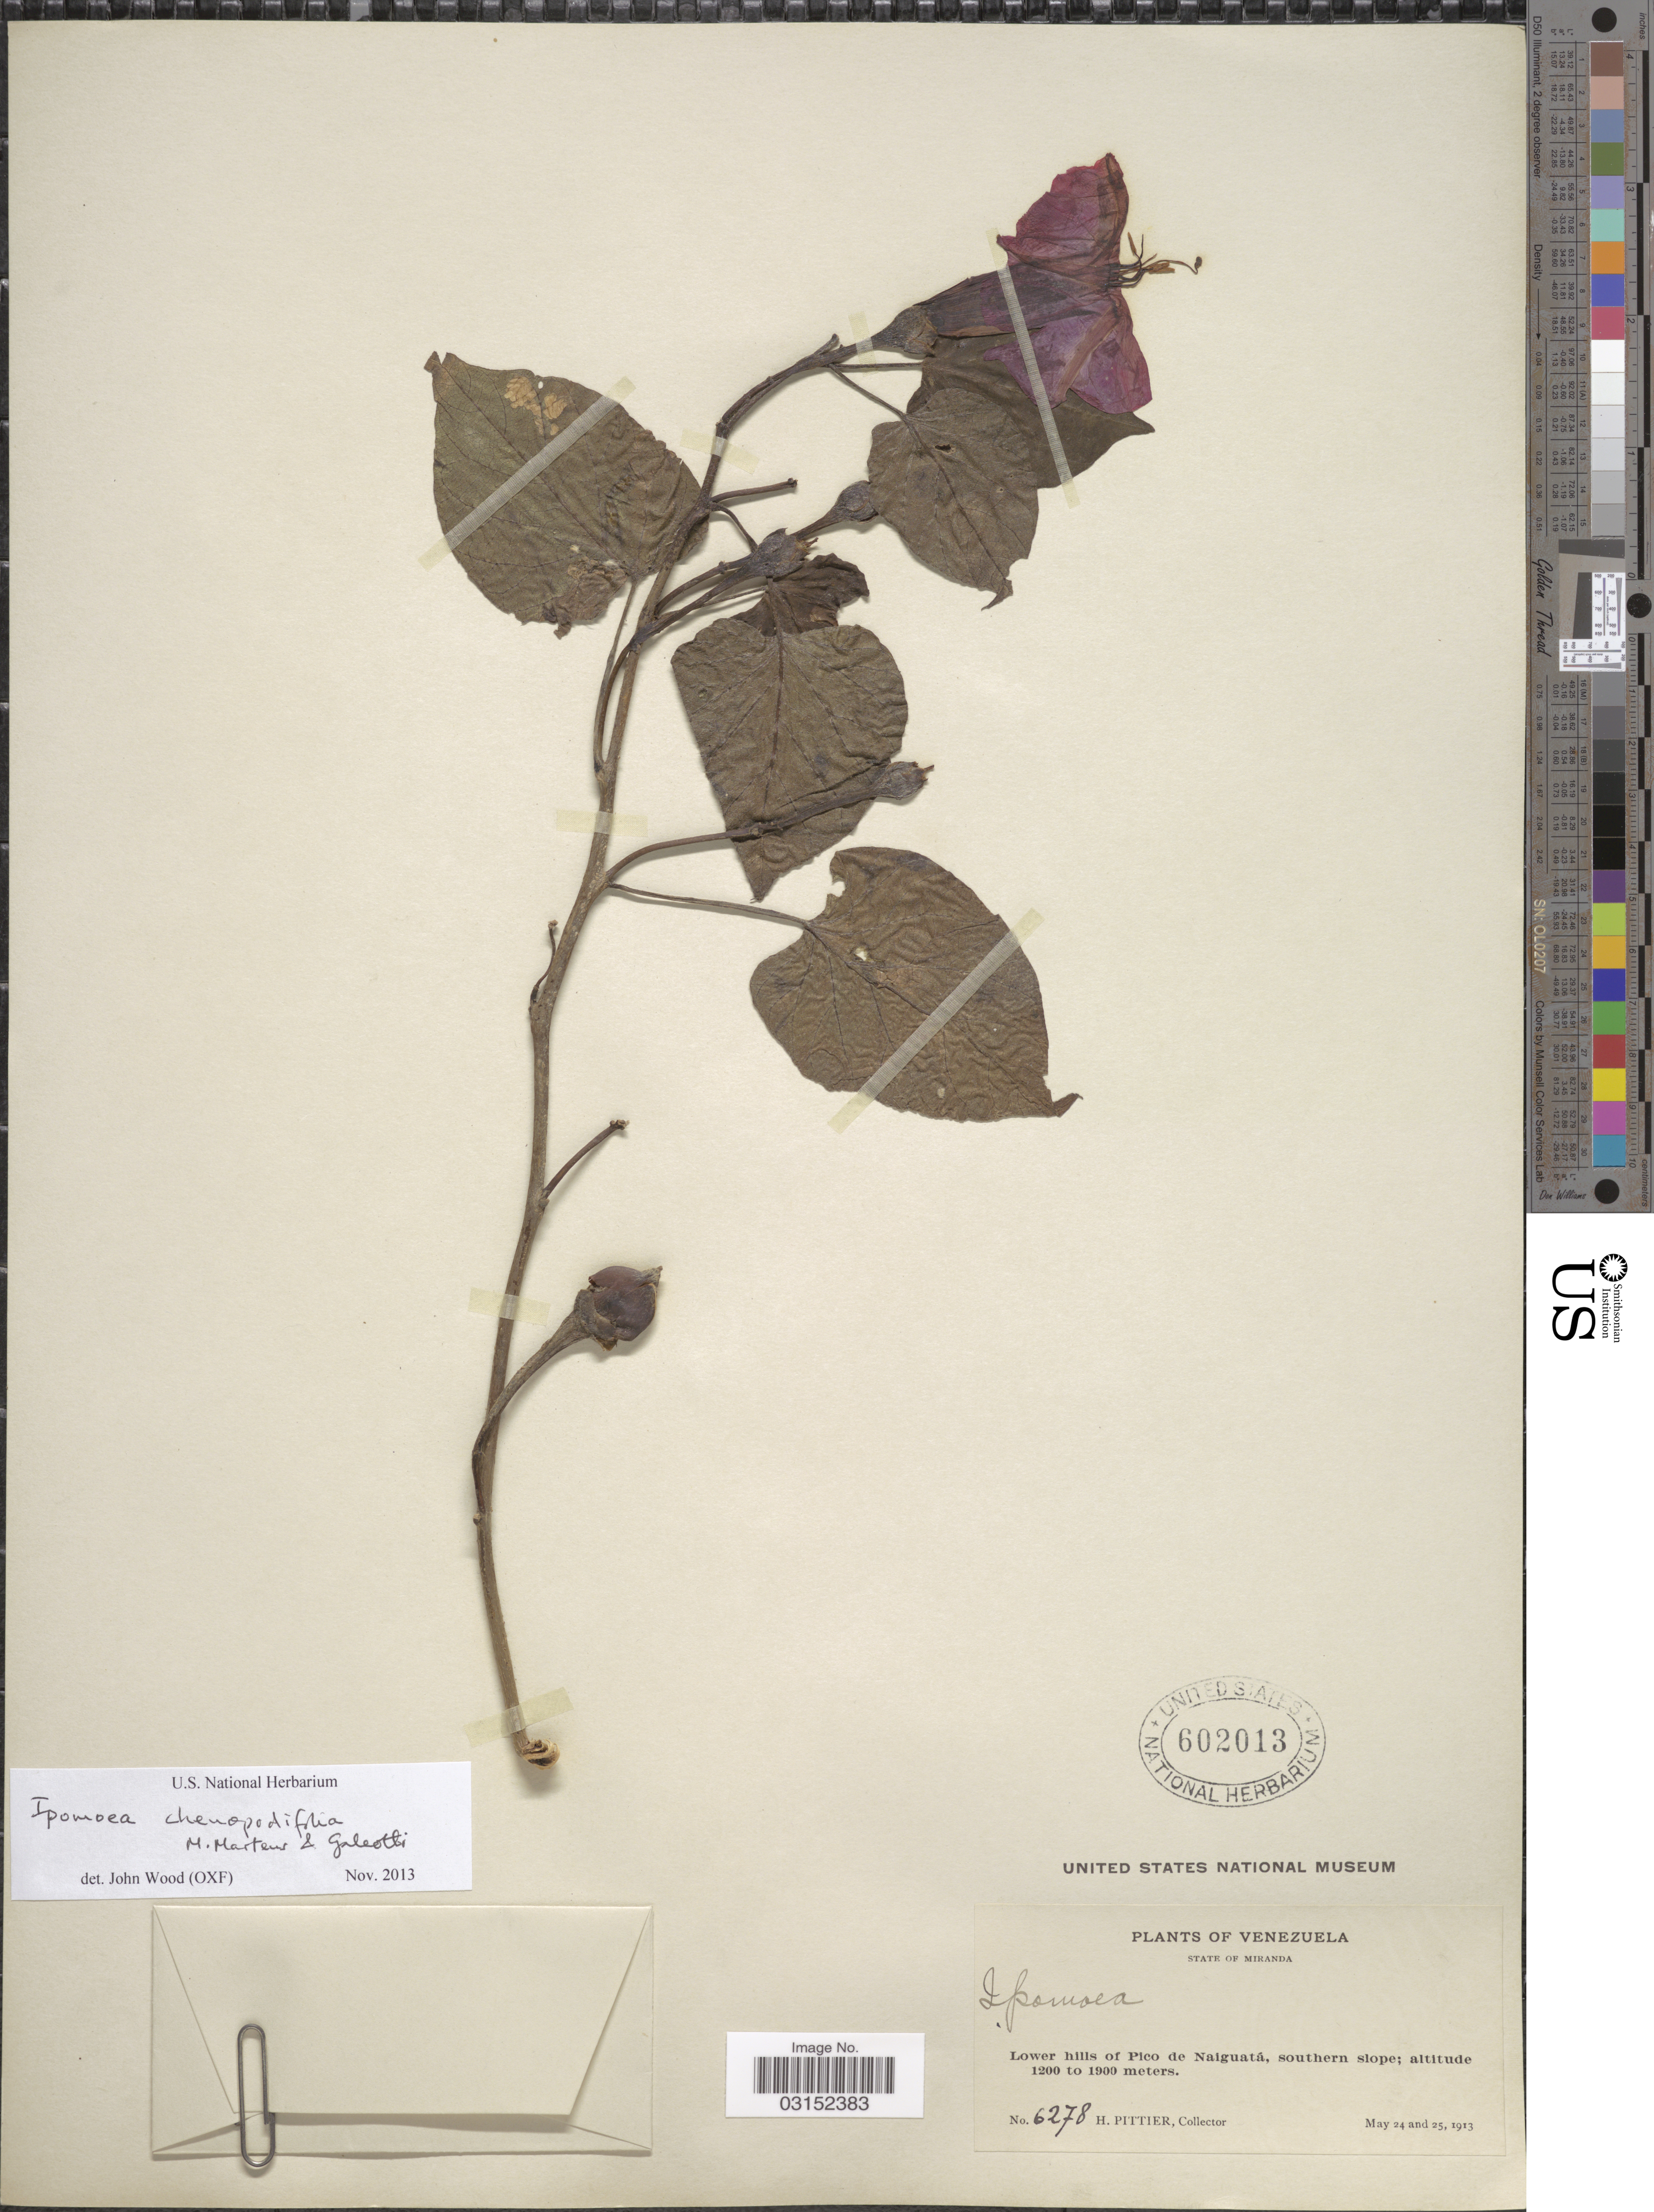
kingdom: Plantae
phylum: Tracheophyta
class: Magnoliopsida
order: Solanales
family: Convolvulaceae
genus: Ipomoea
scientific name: Ipomoea chenopodiifolia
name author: (M. Martens & Galeotti) Hemsl.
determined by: Wood, John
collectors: H. F. Pittier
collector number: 6278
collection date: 1913-05-24/1913-05-25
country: Venezuela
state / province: Miranda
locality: State of Miranda, Lower hills of Pico de Naiguatá, southern slope.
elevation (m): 1200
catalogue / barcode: US 602013